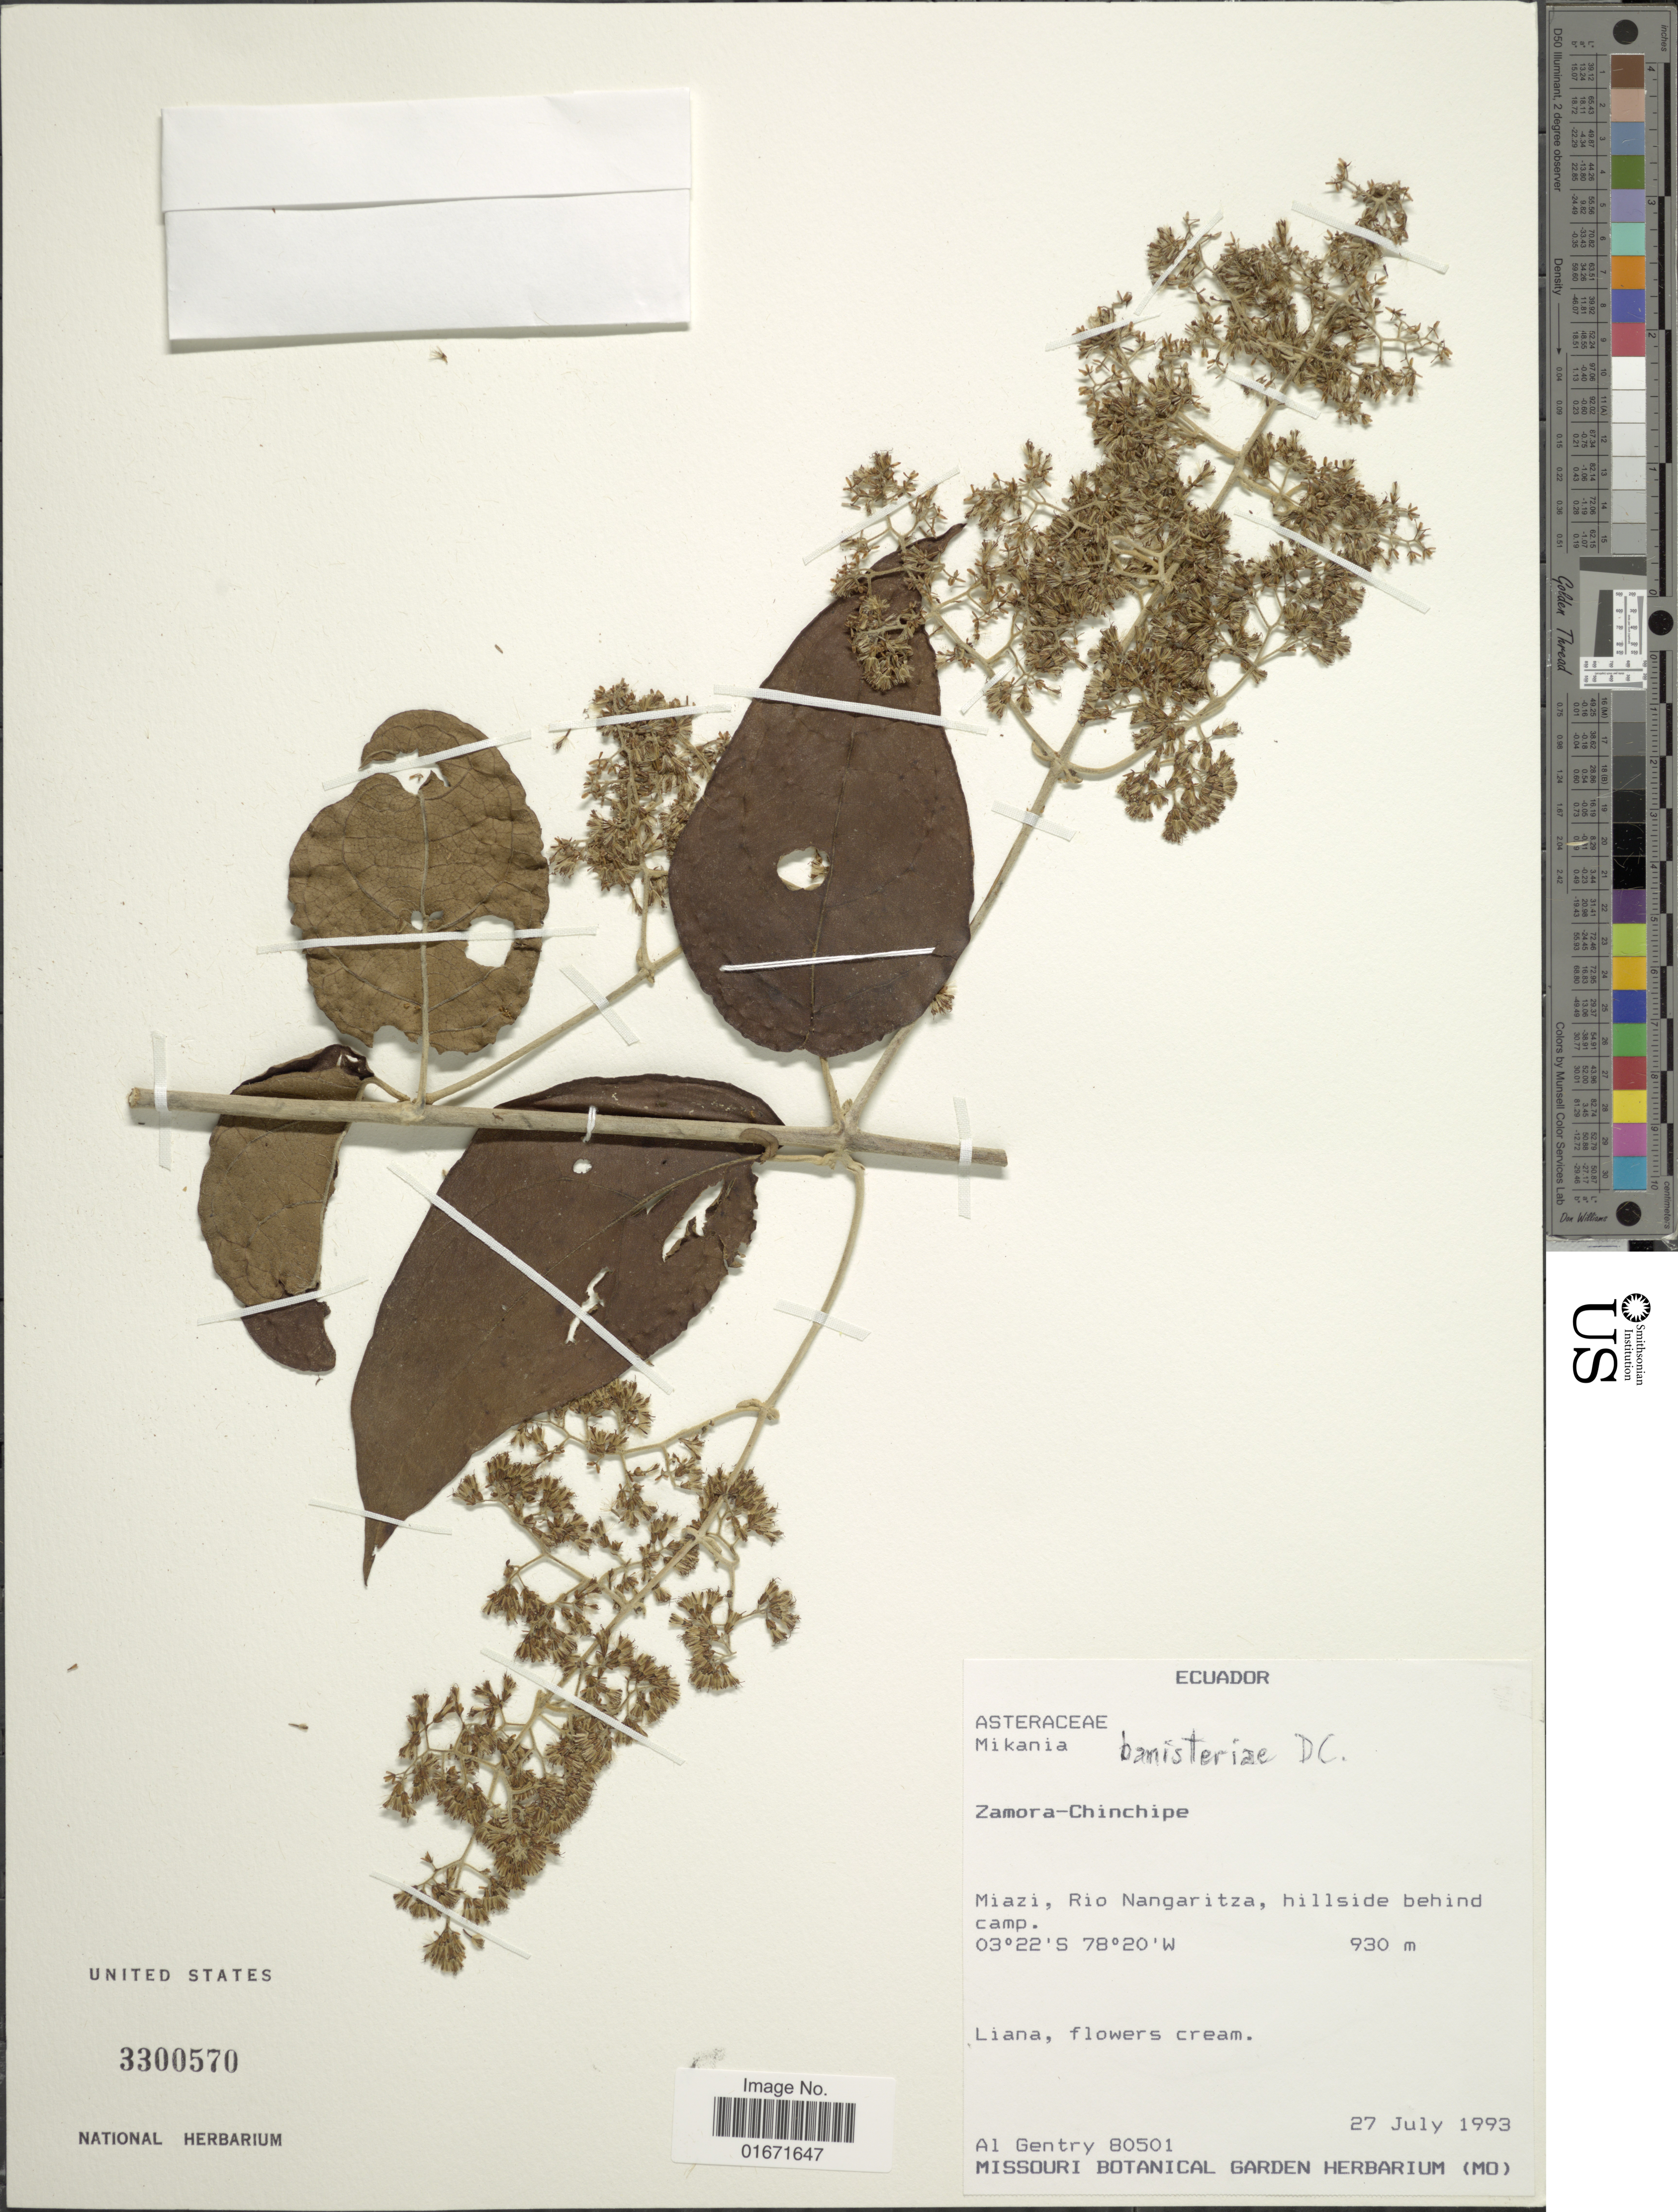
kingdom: Plantae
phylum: Tracheophyta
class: Magnoliopsida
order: Asterales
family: Asteraceae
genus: Mikania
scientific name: Mikania banisteriae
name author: DC.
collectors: A. H. Gentry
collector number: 80501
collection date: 1993-07-27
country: Ecuador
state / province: Zamora-Chinchipe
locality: Zamora-Chinchipe. Miazi, Rio Nangaritza, hillside behind camp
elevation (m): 930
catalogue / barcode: US 3300570